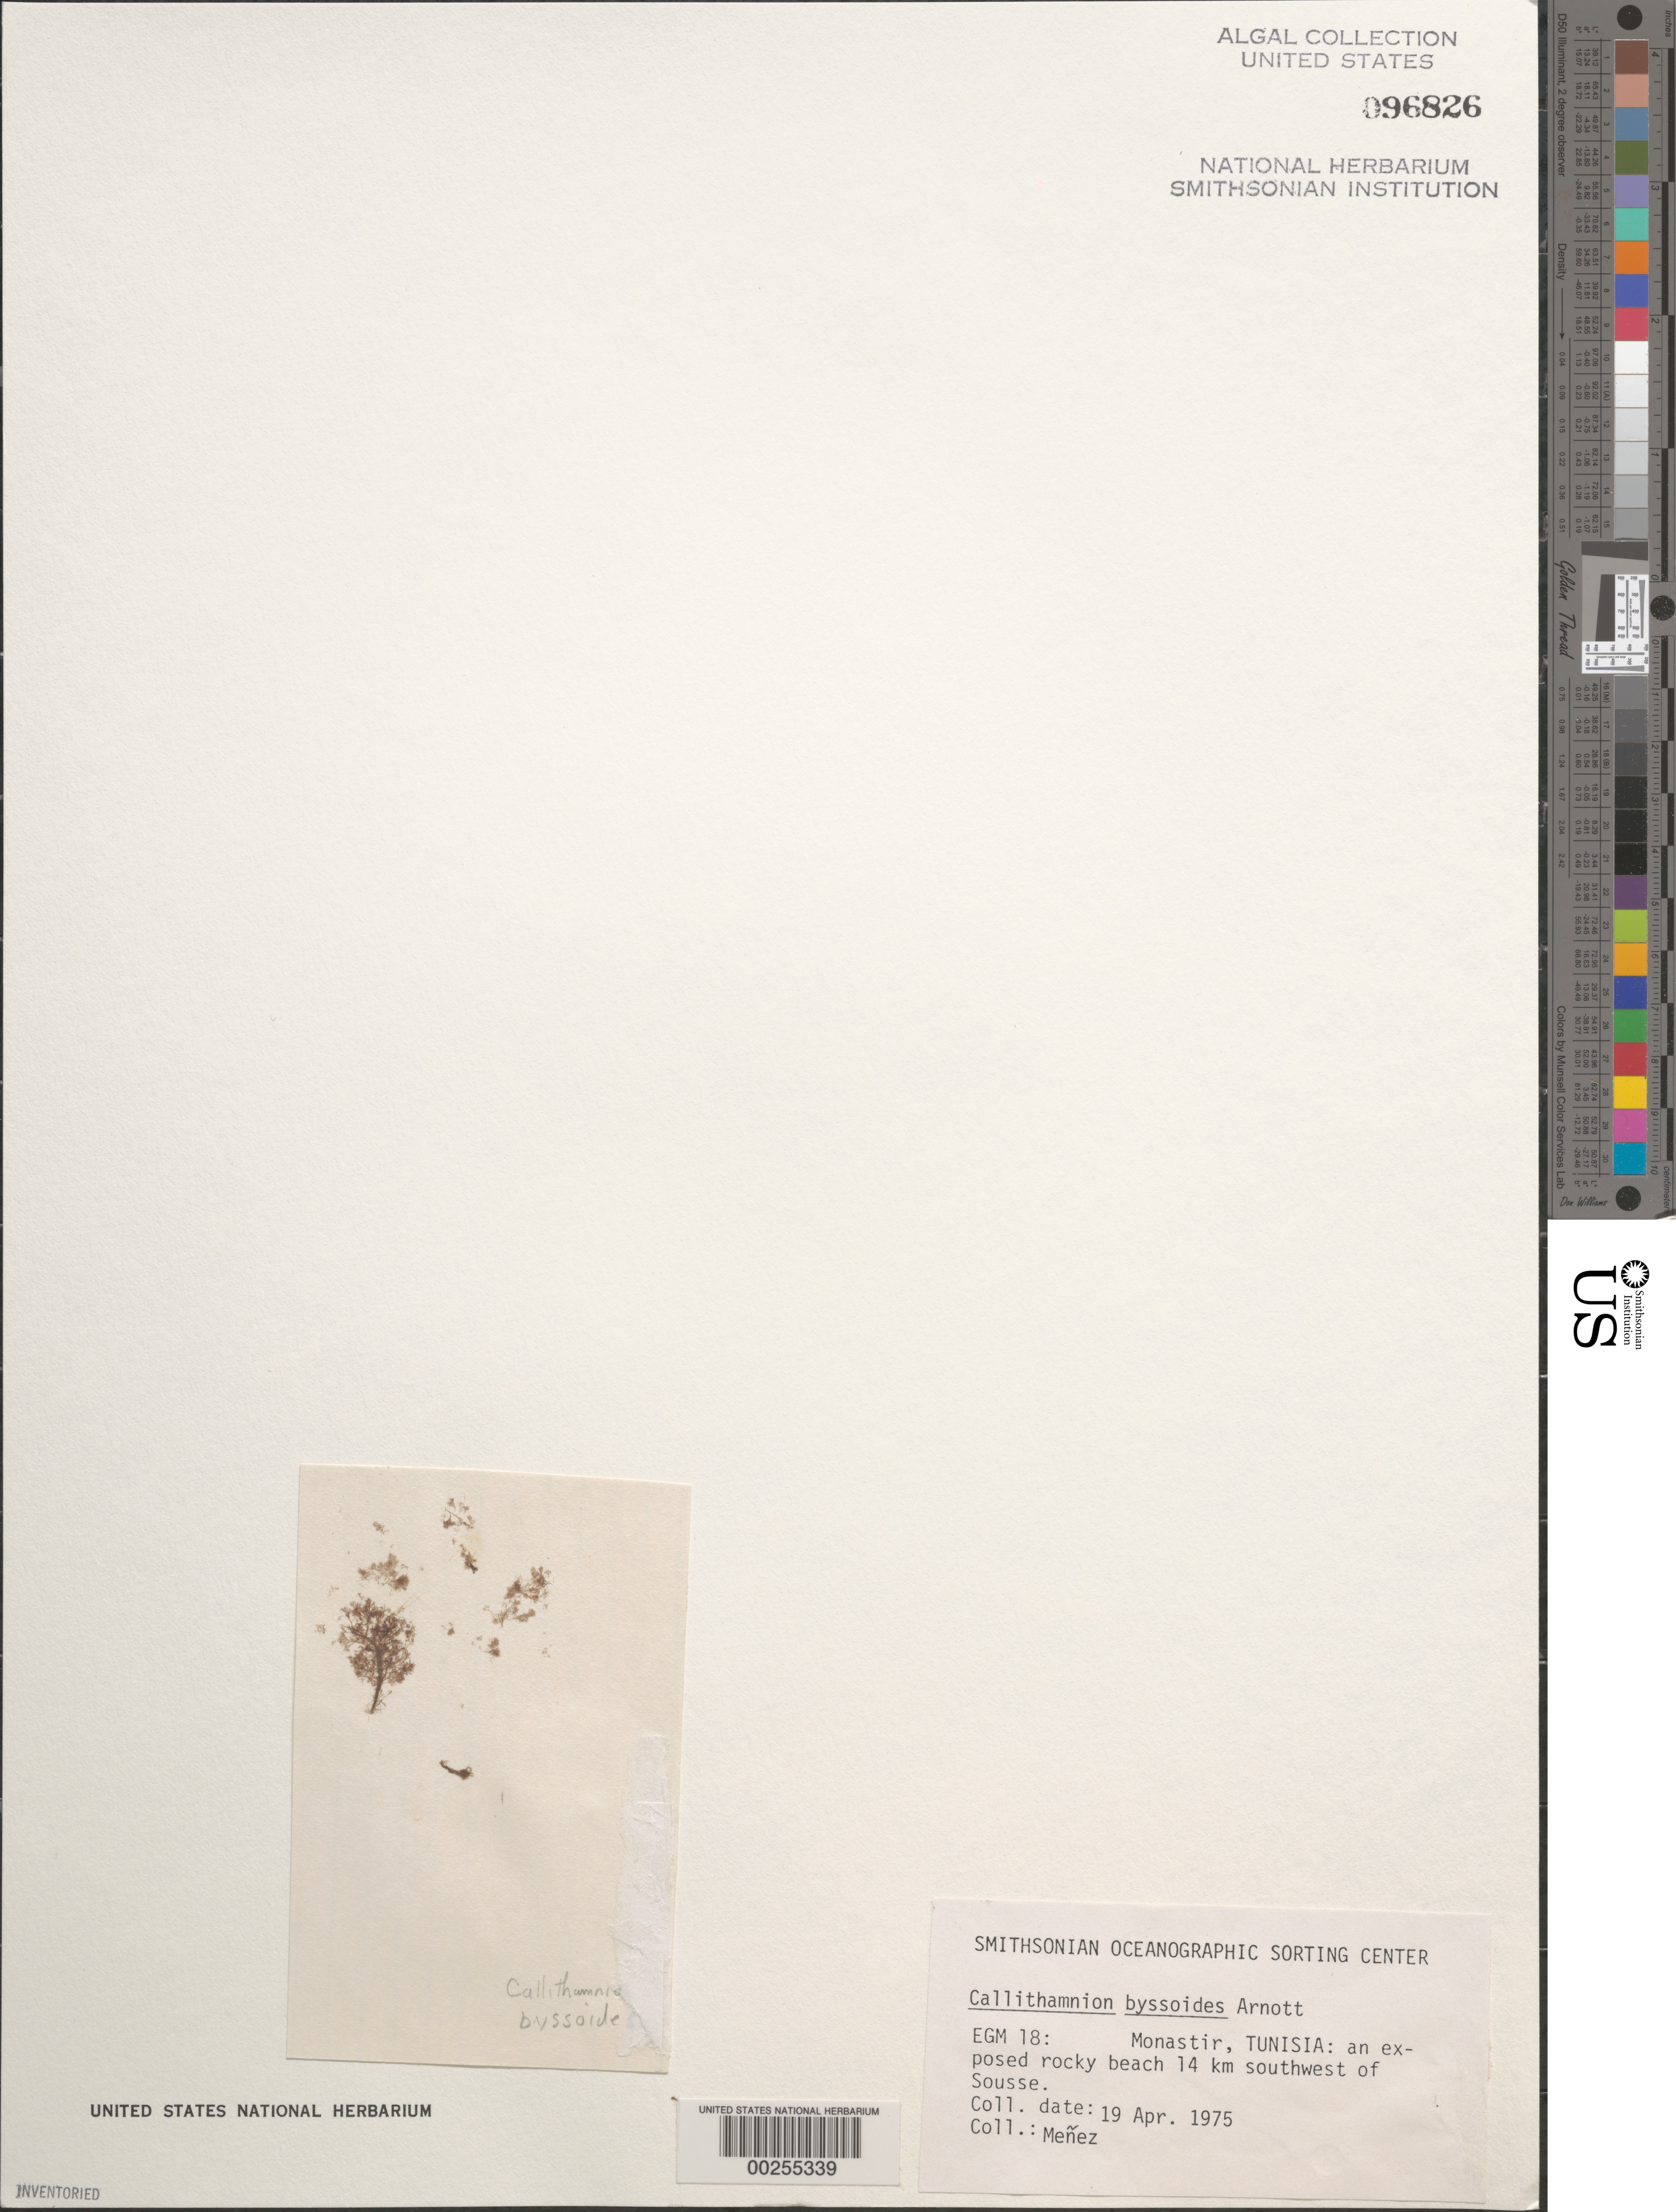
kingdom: Plantae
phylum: Rhodophyta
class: Florideophyceae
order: Ceramiales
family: Callithamniaceae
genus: Aglaothamnion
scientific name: Aglaothamnion tenuissimum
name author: (Bonnem.) Feldm.-Maz.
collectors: Meñez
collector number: EGM 18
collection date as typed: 19 Apr 1975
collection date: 1975-04-19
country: Tunisia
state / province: Monastir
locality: Monastir, 14 km southwest of sousse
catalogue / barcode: US 96826